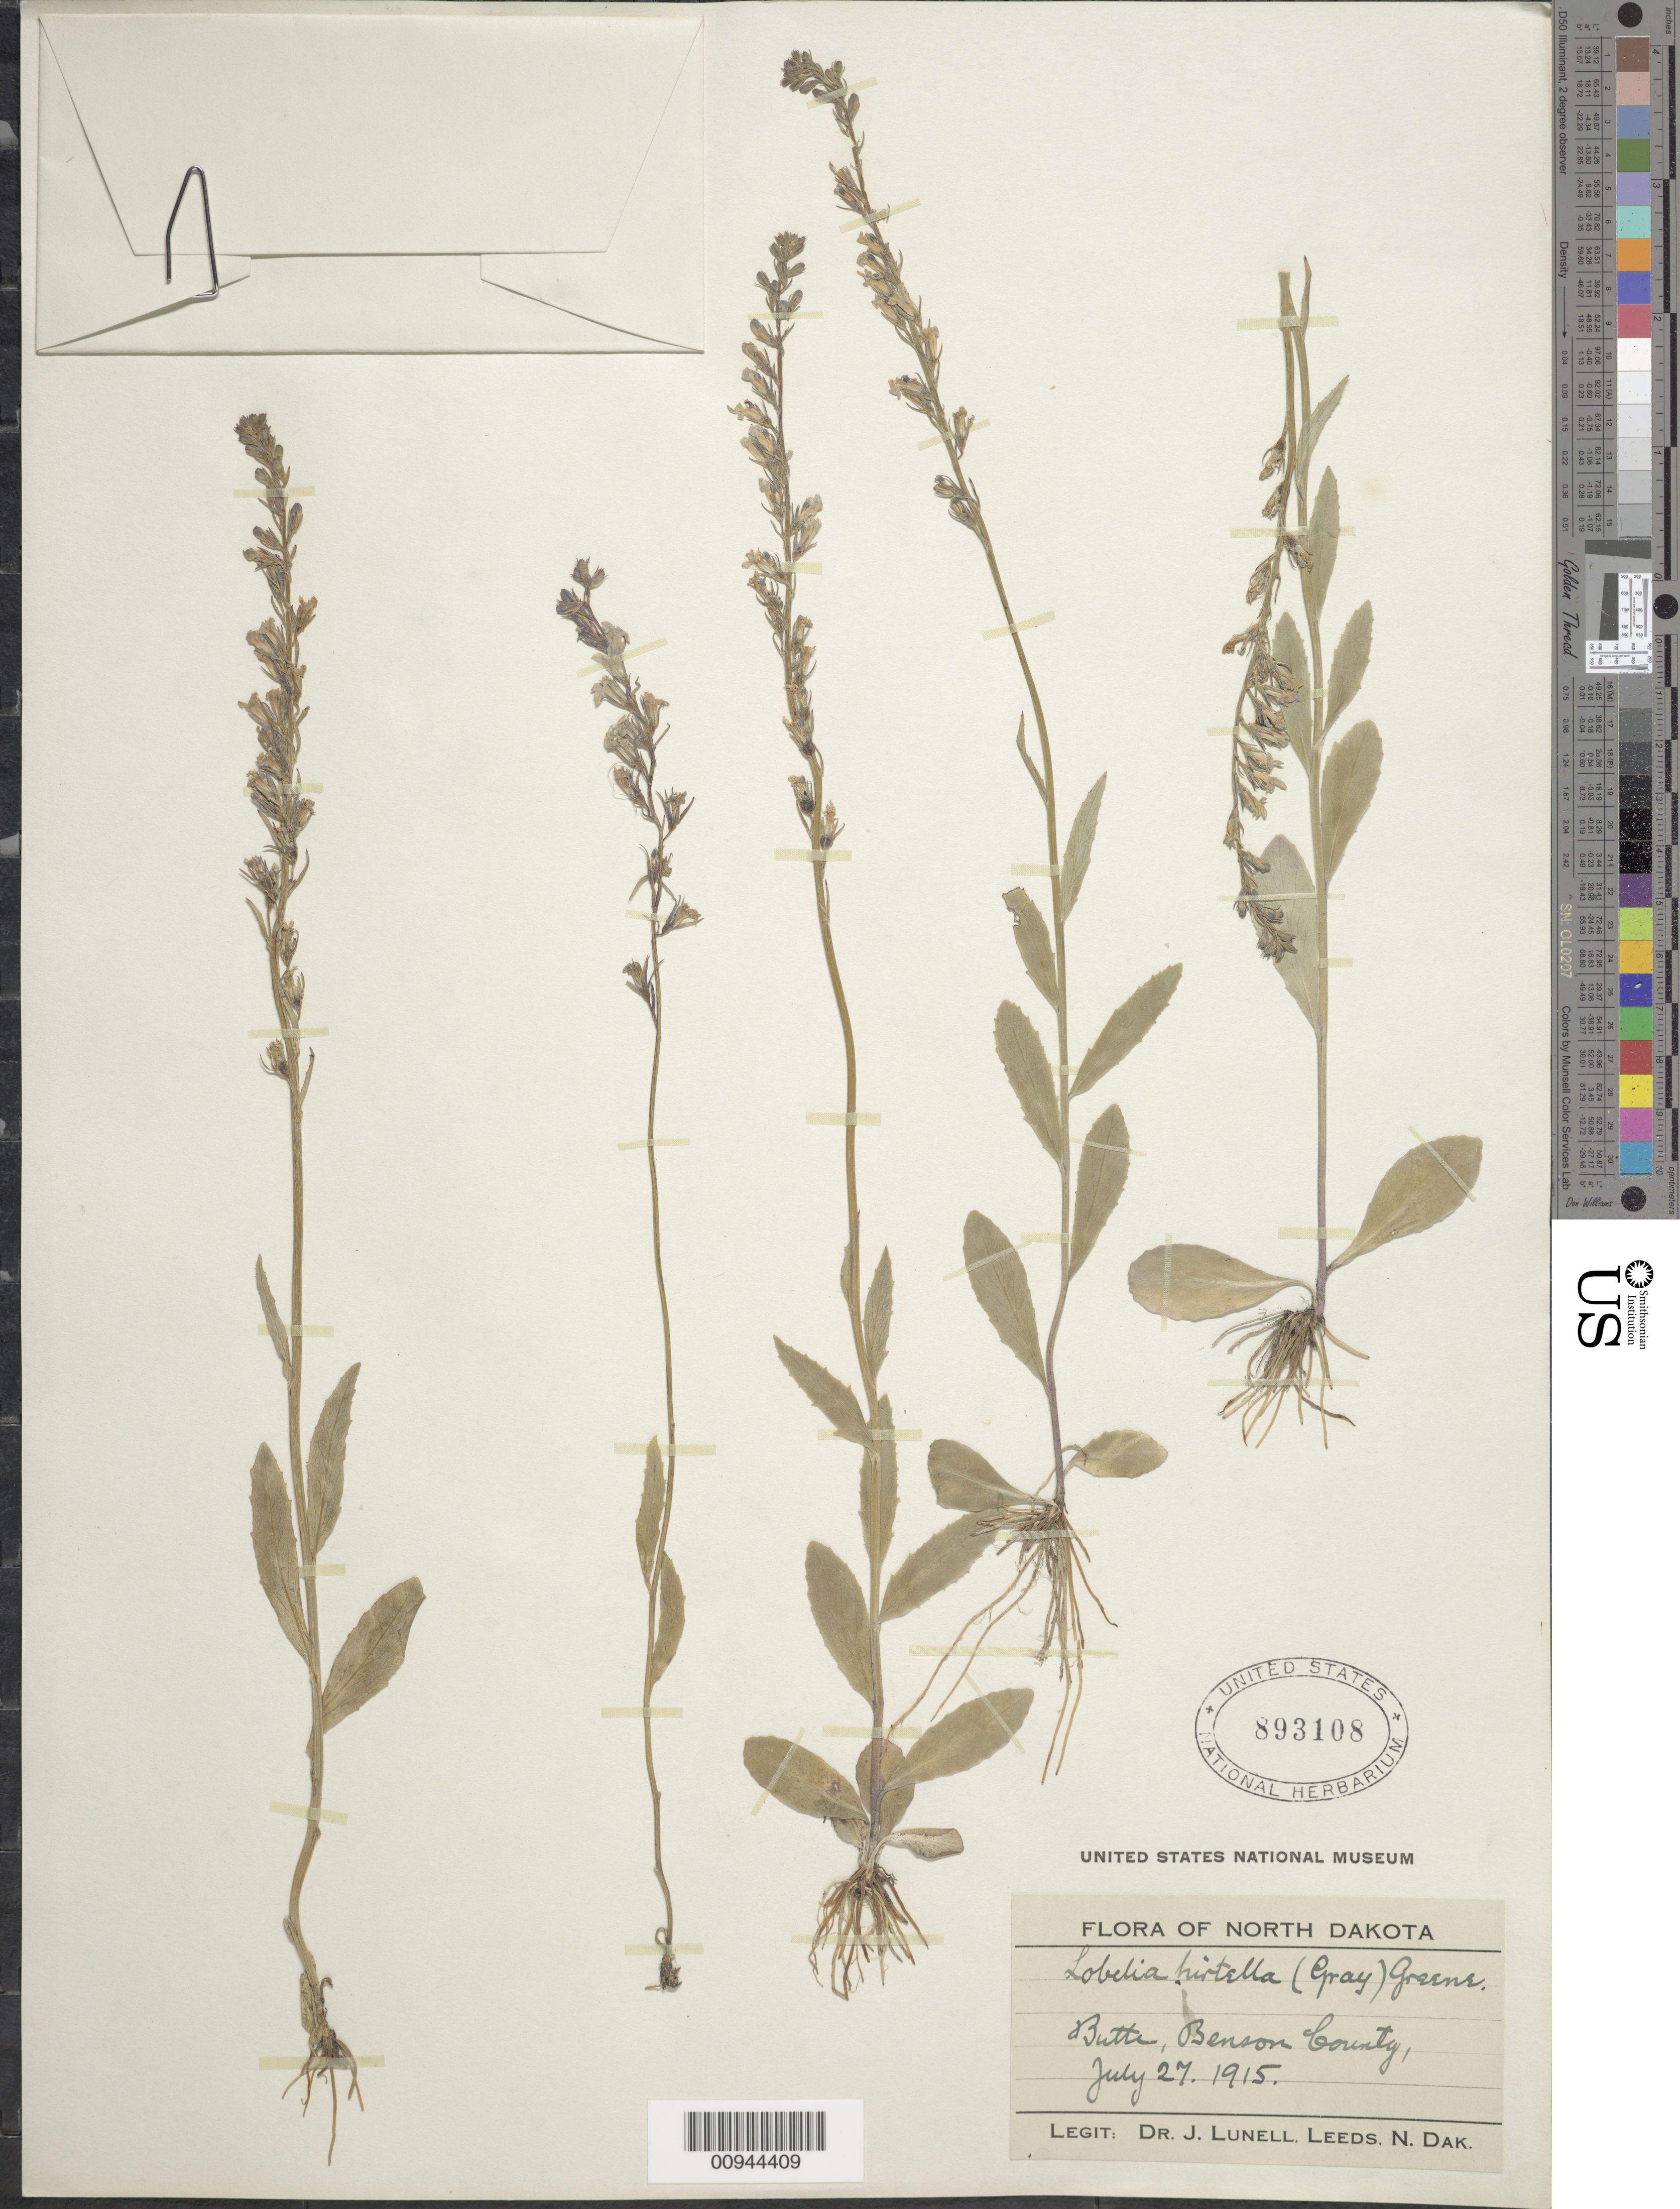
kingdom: Plantae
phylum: Tracheophyta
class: Magnoliopsida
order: Asterales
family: Campanulaceae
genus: Lobelia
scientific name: Lobelia hirtella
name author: (A. Gray) Greene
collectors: J. Lunell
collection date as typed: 27 Jul 1915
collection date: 1915-07-27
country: United States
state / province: North Dakota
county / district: Benson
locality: Butte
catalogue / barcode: US 893108